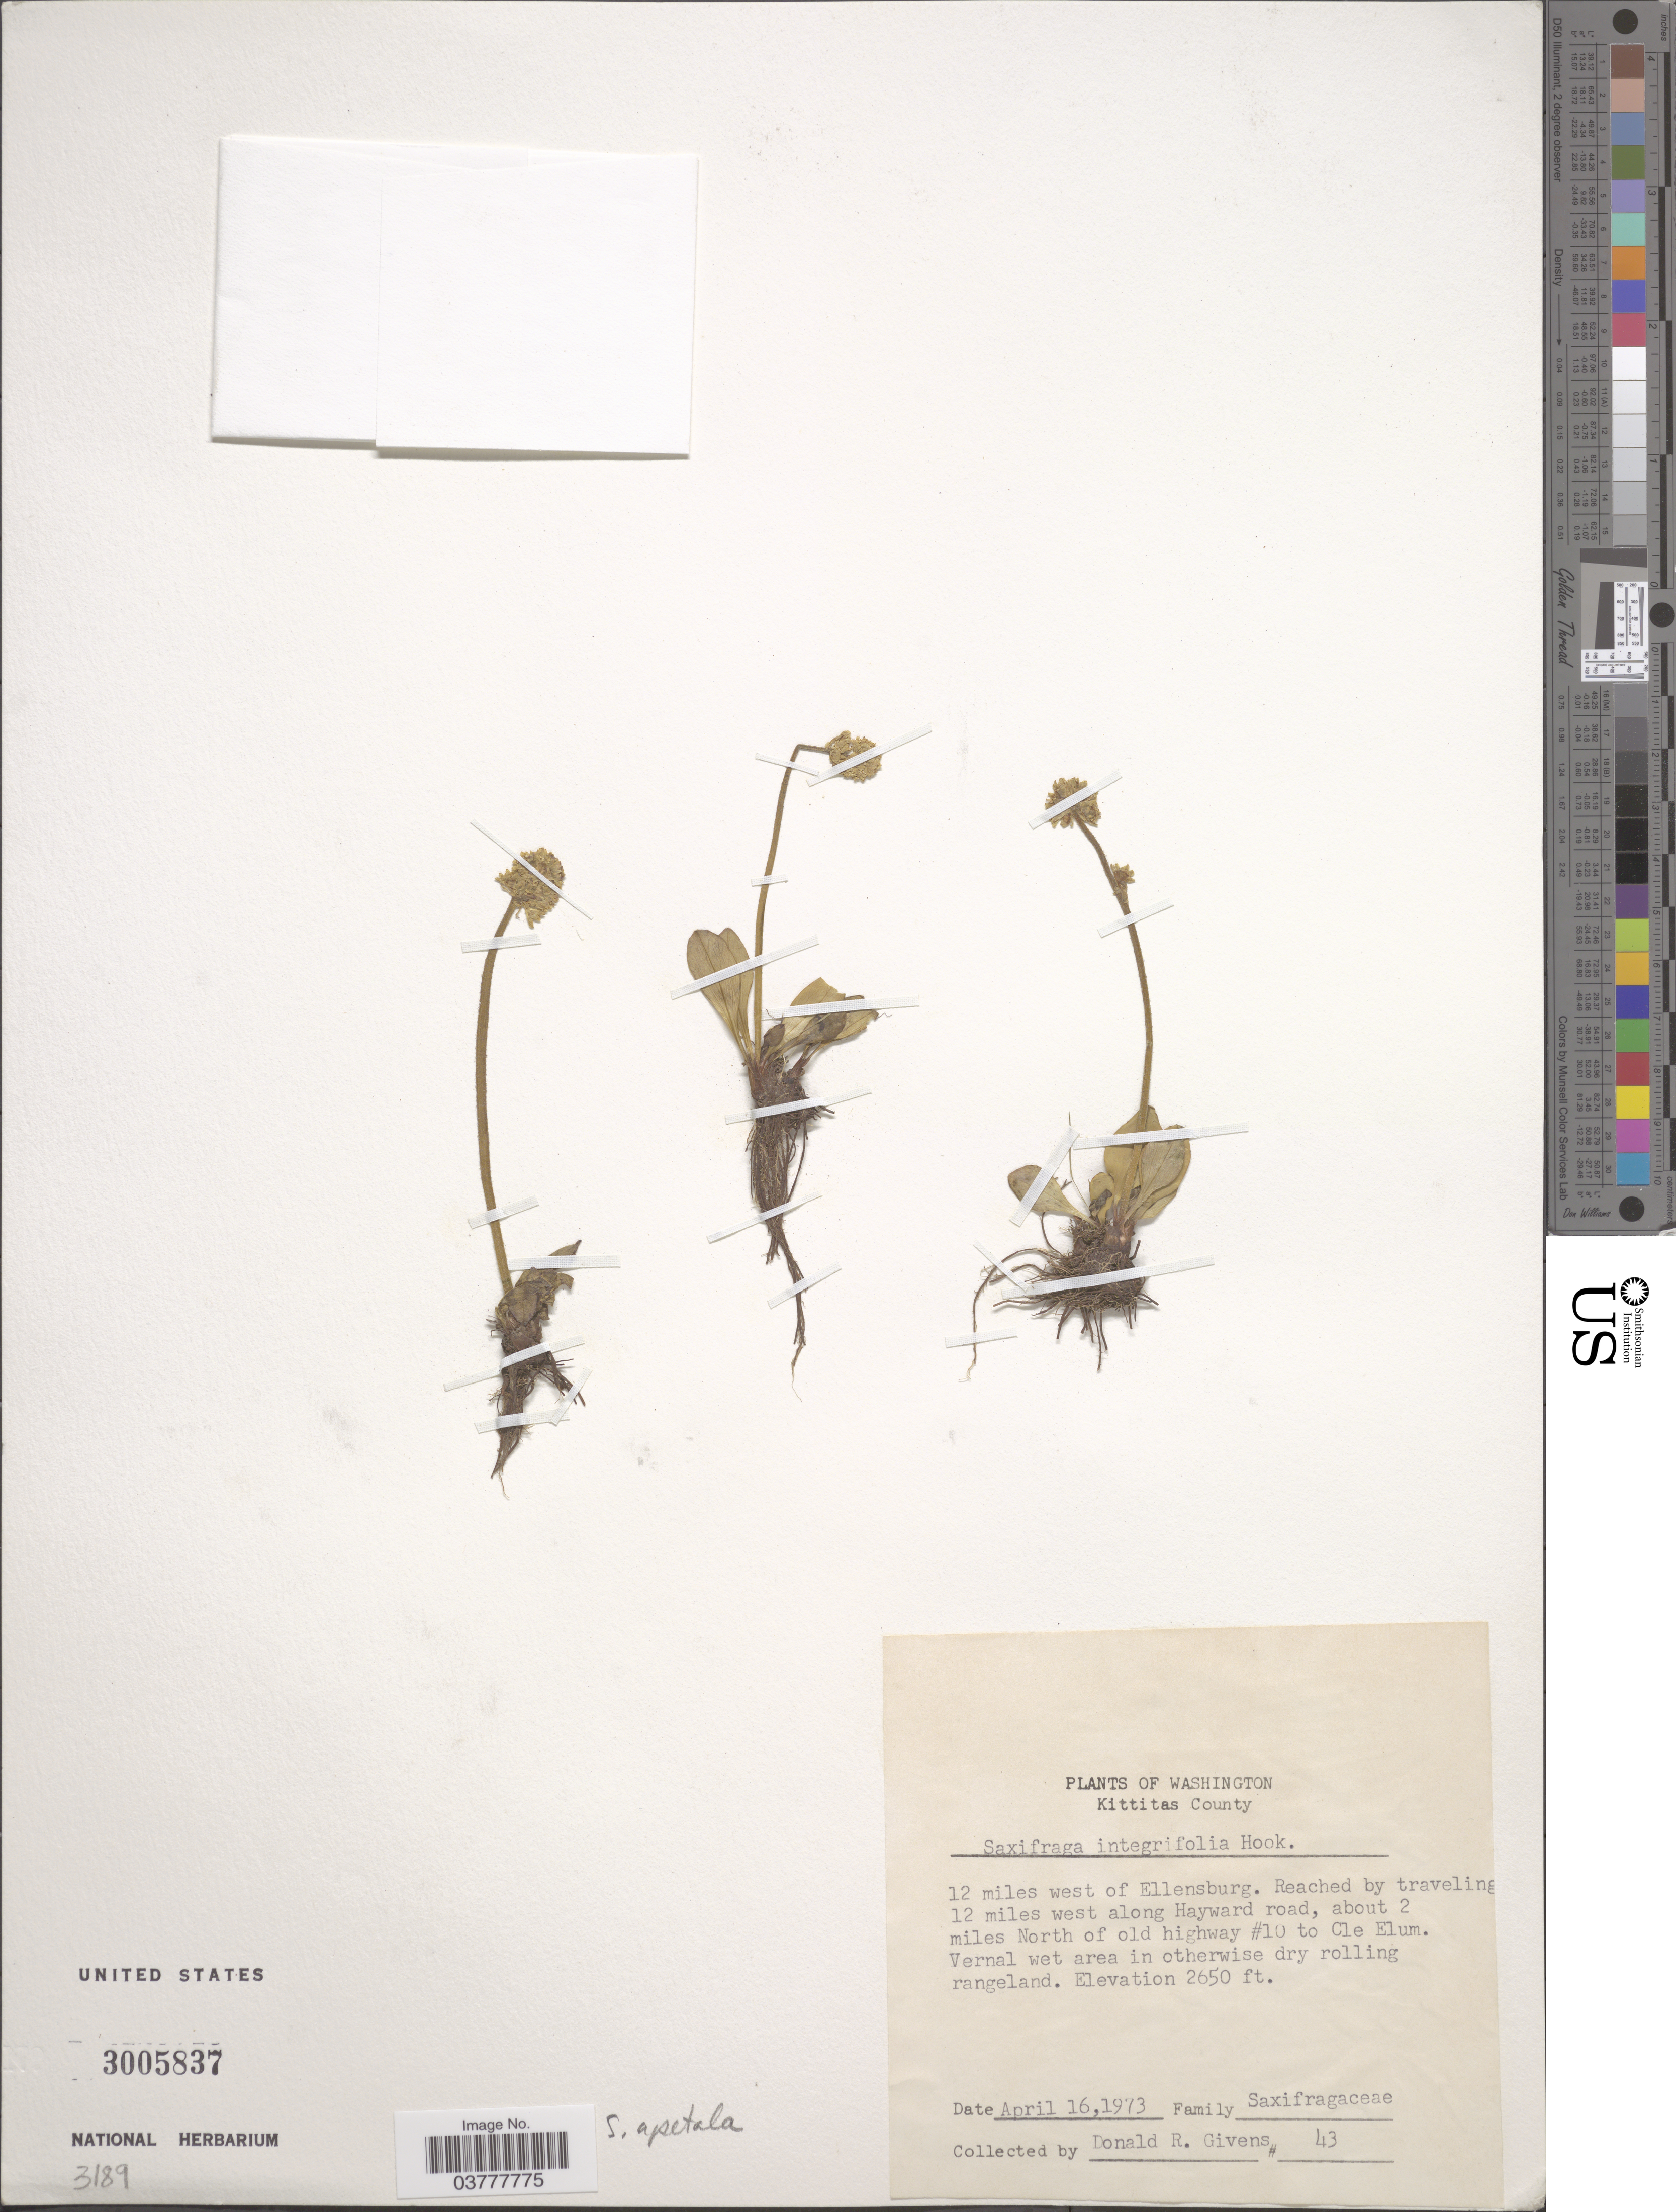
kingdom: Plantae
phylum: Tracheophyta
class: Magnoliopsida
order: Saxifragales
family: Saxifragaceae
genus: Micranthes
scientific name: Micranthes apetala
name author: (Piper) Small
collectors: D. Givens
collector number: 43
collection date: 1973-04-16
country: United States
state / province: Washington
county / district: Kittitas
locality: Kittitas County. 12 miles west of Ellensburg. 12 miles west along Hayward road, about 2 miles North of old highway #10 to Cle Elum.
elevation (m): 808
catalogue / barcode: US 3005837